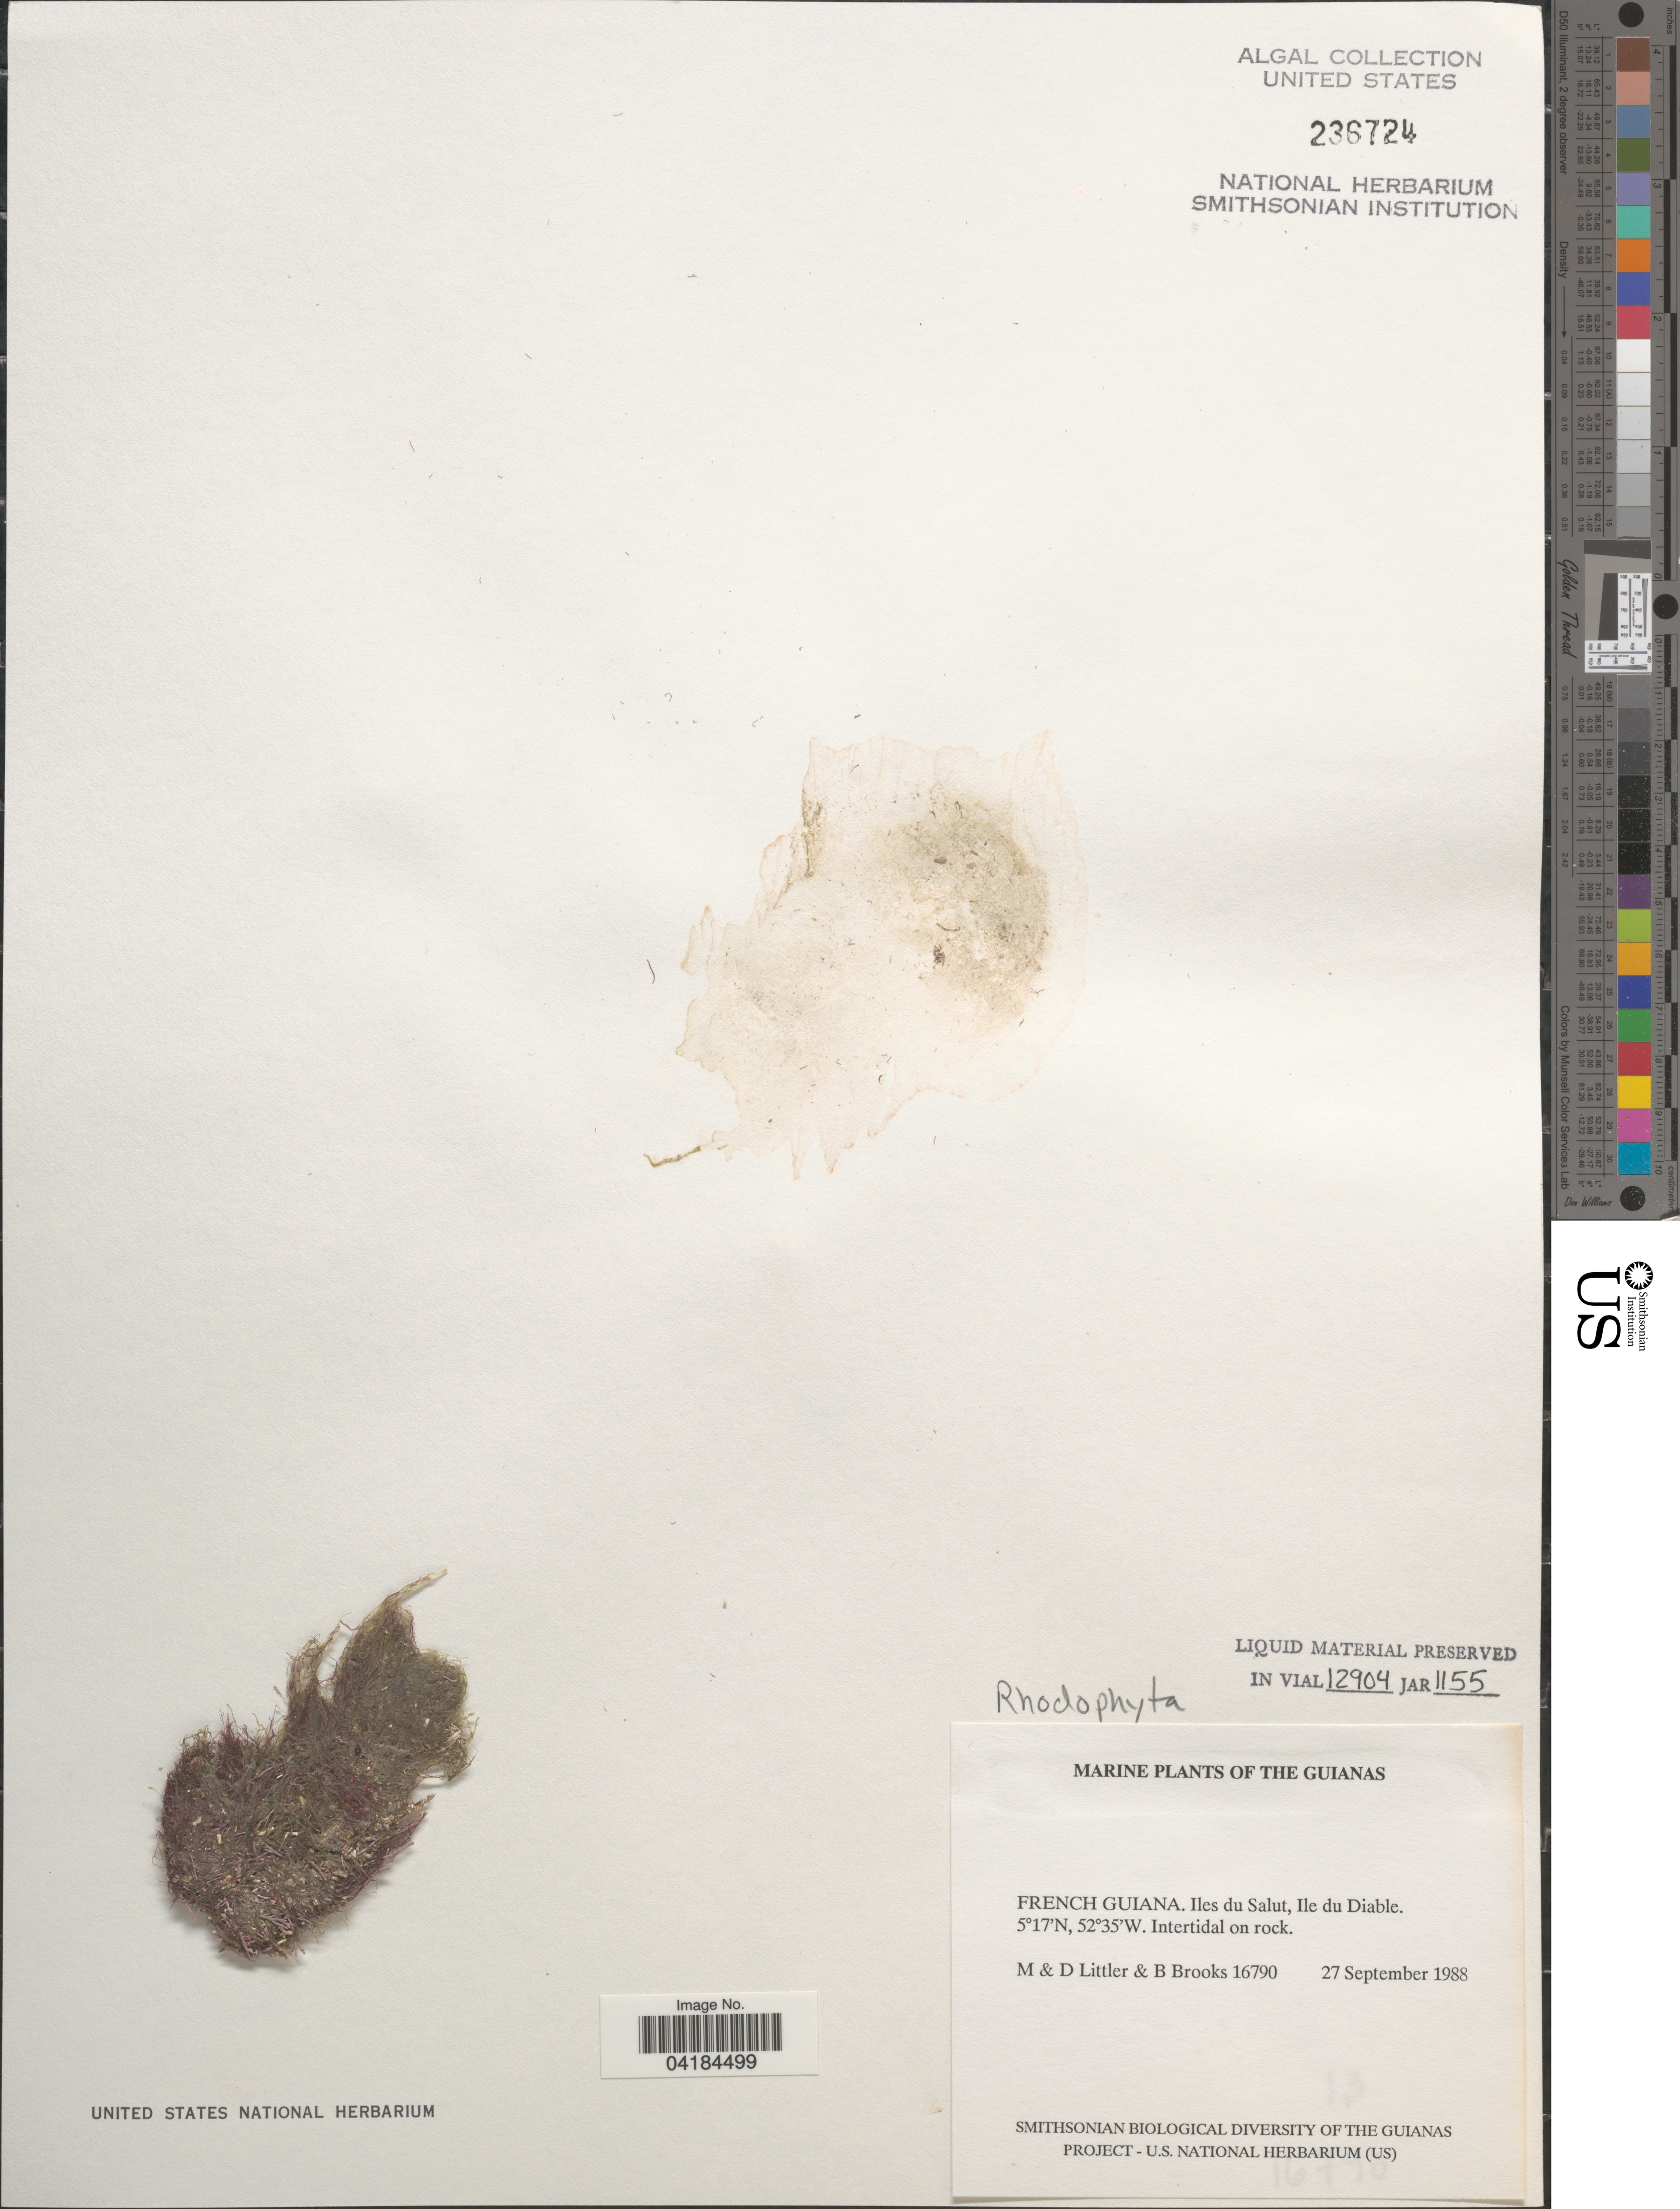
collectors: M. Littler, D. S. Littler & B. Brooks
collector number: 16790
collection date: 1988-09-27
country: French Guiana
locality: The Guianas. Iles du Salut, Ile du Diable.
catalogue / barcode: US 236724